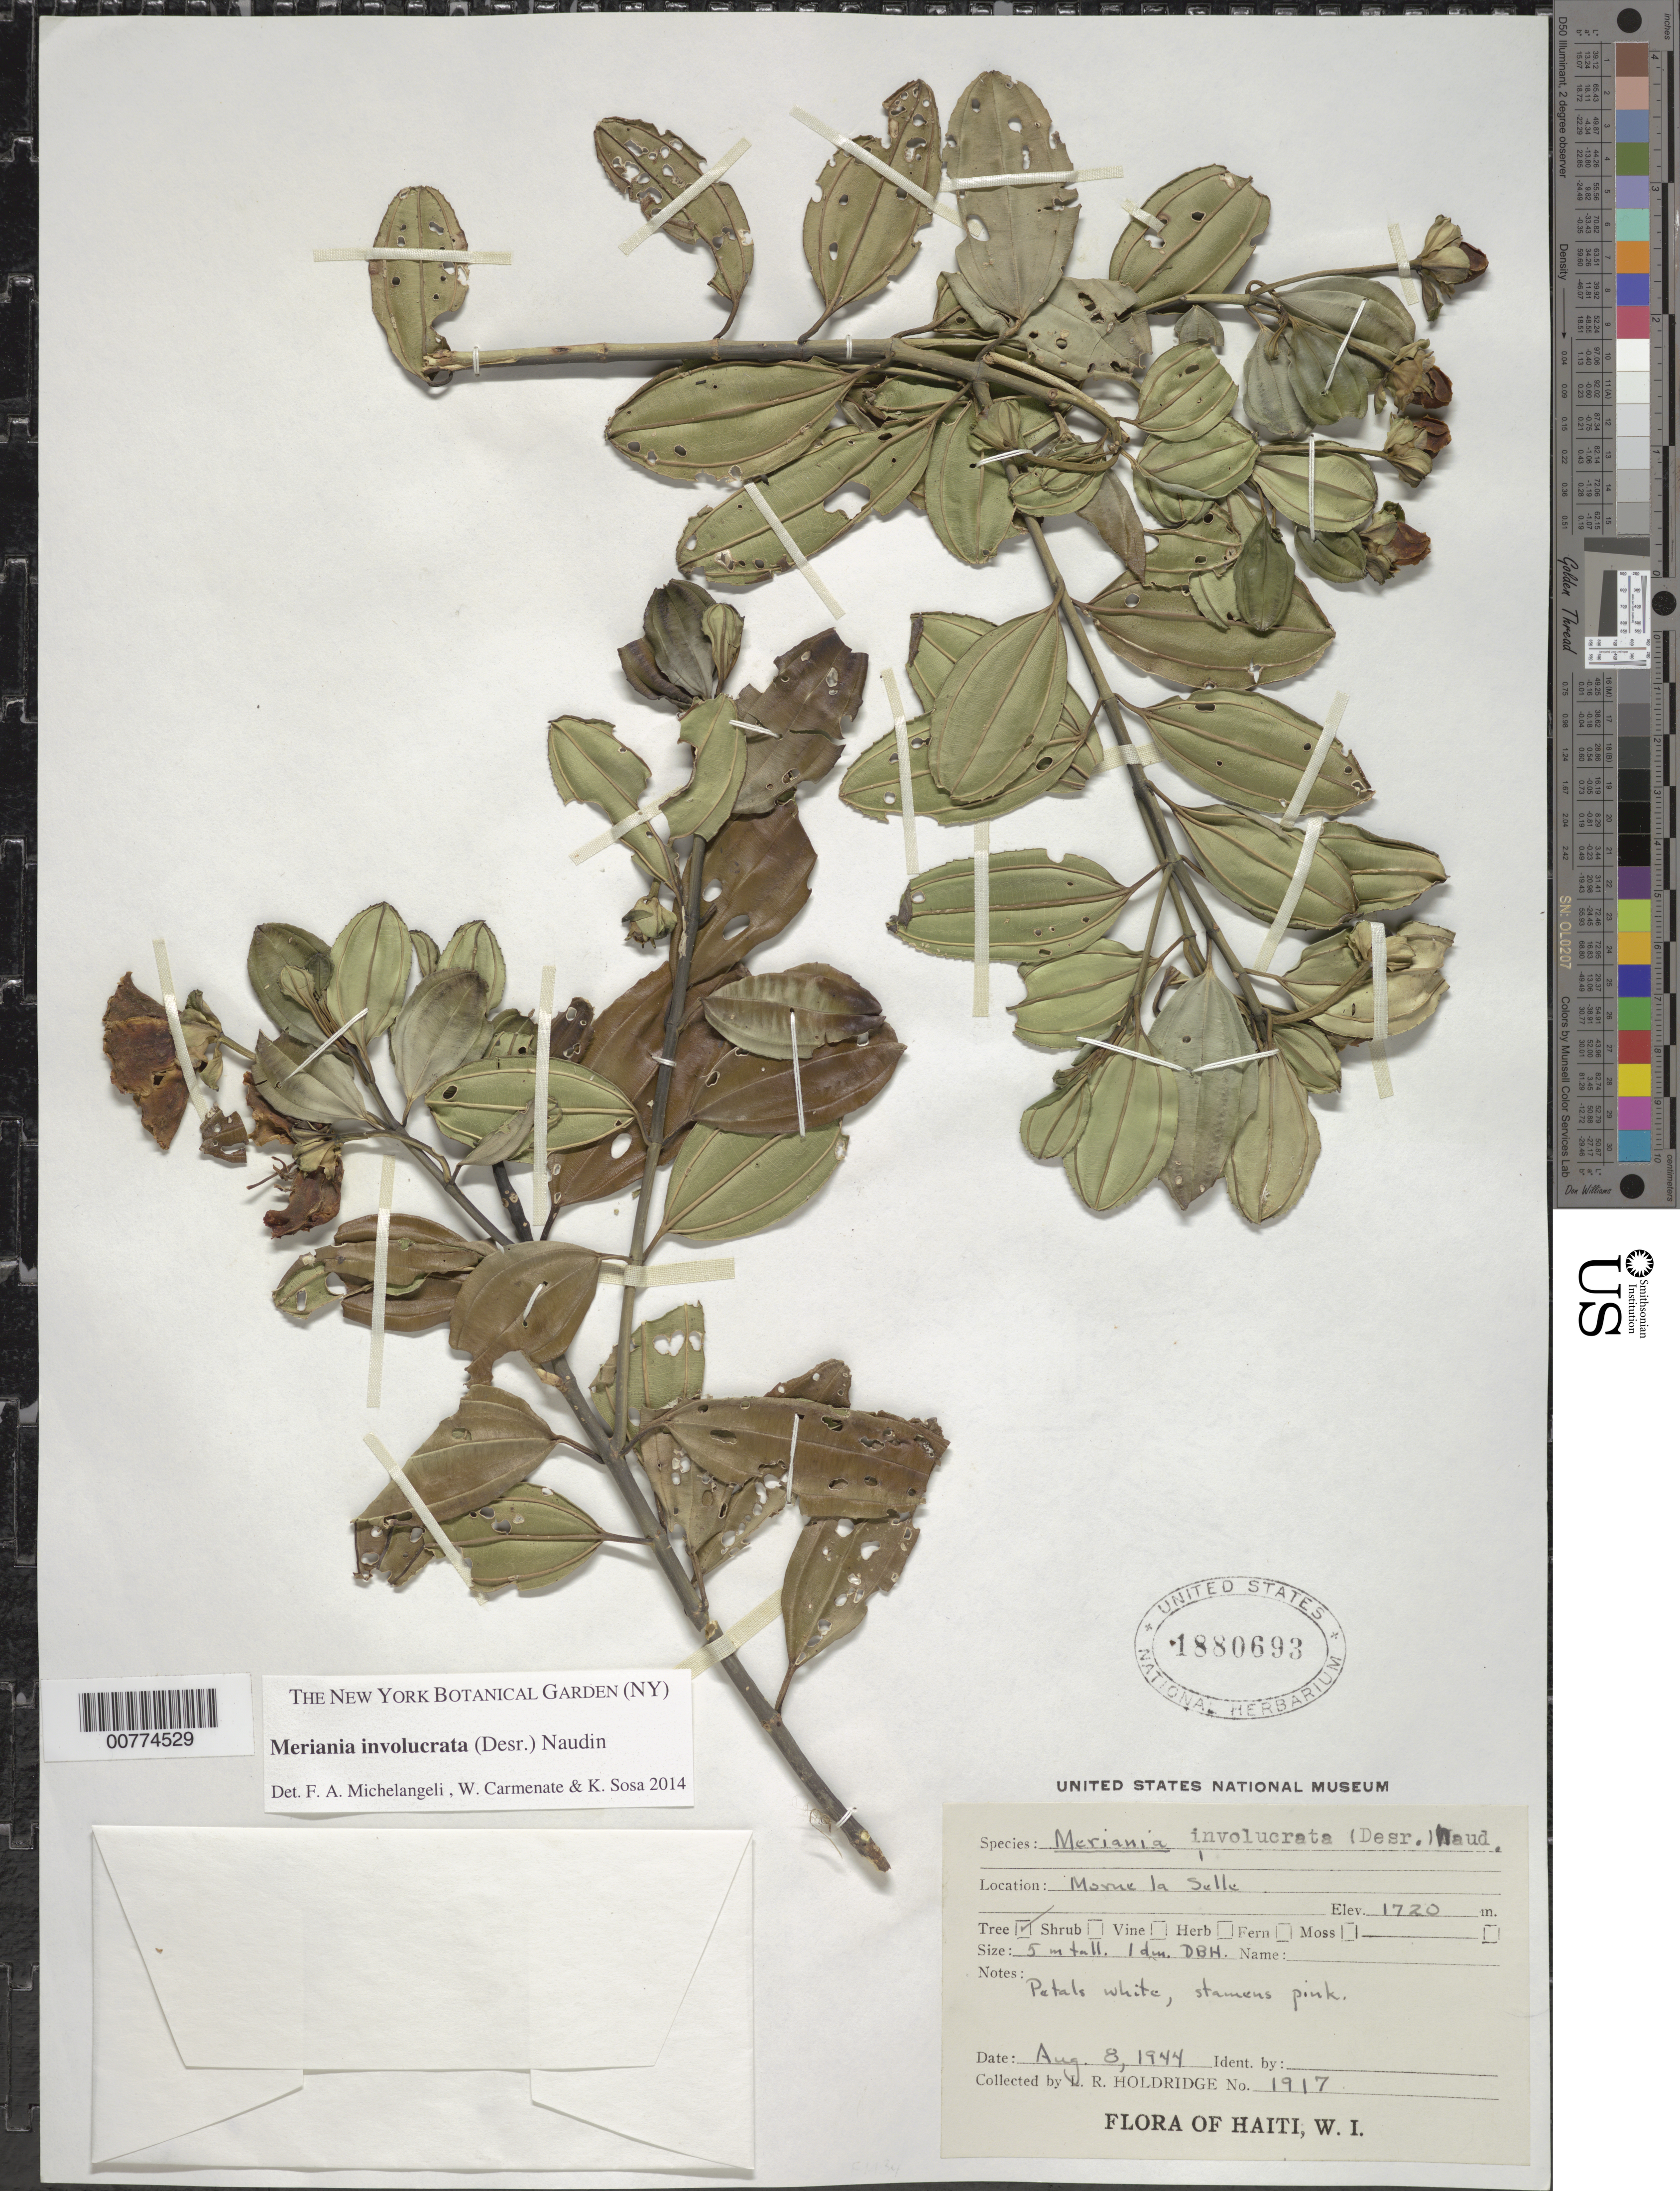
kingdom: Plantae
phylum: Tracheophyta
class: Magnoliopsida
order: Myrtales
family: Melastomataceae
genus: Meriania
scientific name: Meriania involucrata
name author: (Desr.) Naudin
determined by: Michelangeli, F. A.; Carmenate, W.; Sosa, K.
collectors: L. Holdridge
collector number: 1917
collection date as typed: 08 Aug 1944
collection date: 1944-08-08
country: Haiti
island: Hispaniola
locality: Morne la Selle.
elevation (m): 1720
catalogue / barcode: US 1880693